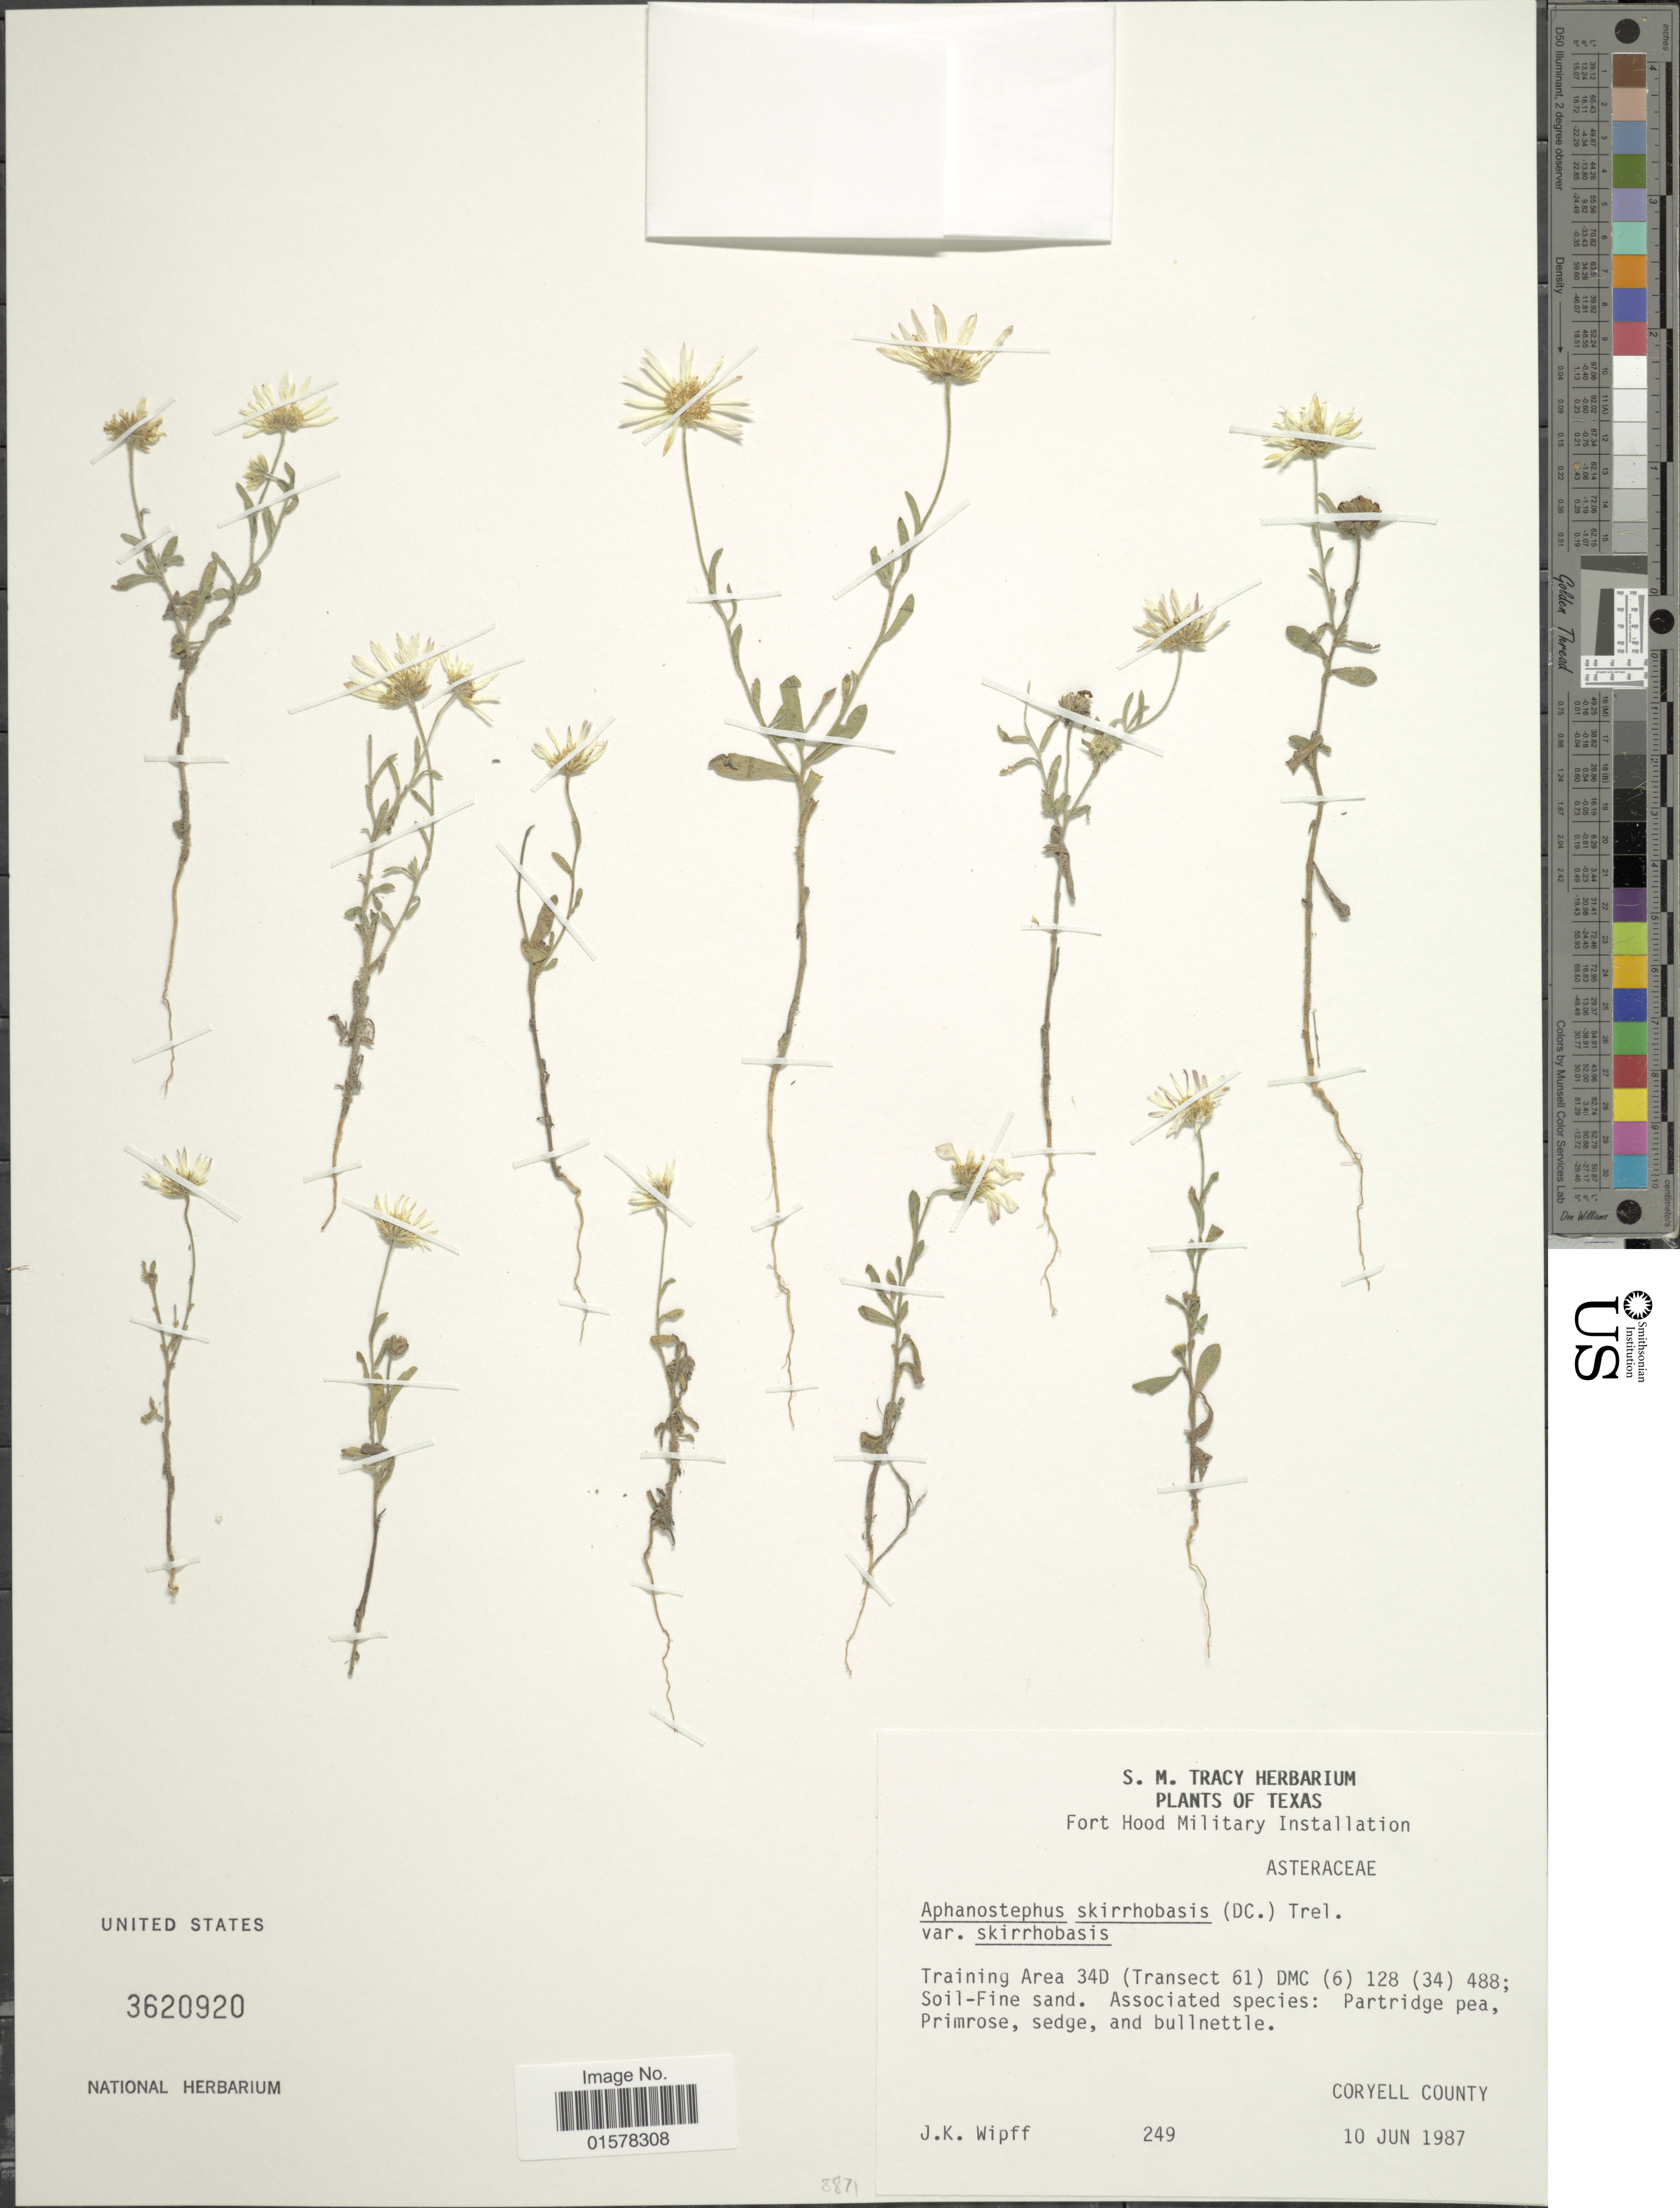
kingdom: Plantae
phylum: Tracheophyta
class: Magnoliopsida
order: Asterales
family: Asteraceae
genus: Aphanostephus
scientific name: Aphanostephus skirrhobasis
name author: (DC.) Trel. ex Coville & Branner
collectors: J. K. Wipff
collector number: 249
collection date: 1987-06-10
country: United States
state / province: Texas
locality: Training Area 34D (Transect 61) DMC (6) 128 (34) 488. Texas, Coryell County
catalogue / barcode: US 3620920